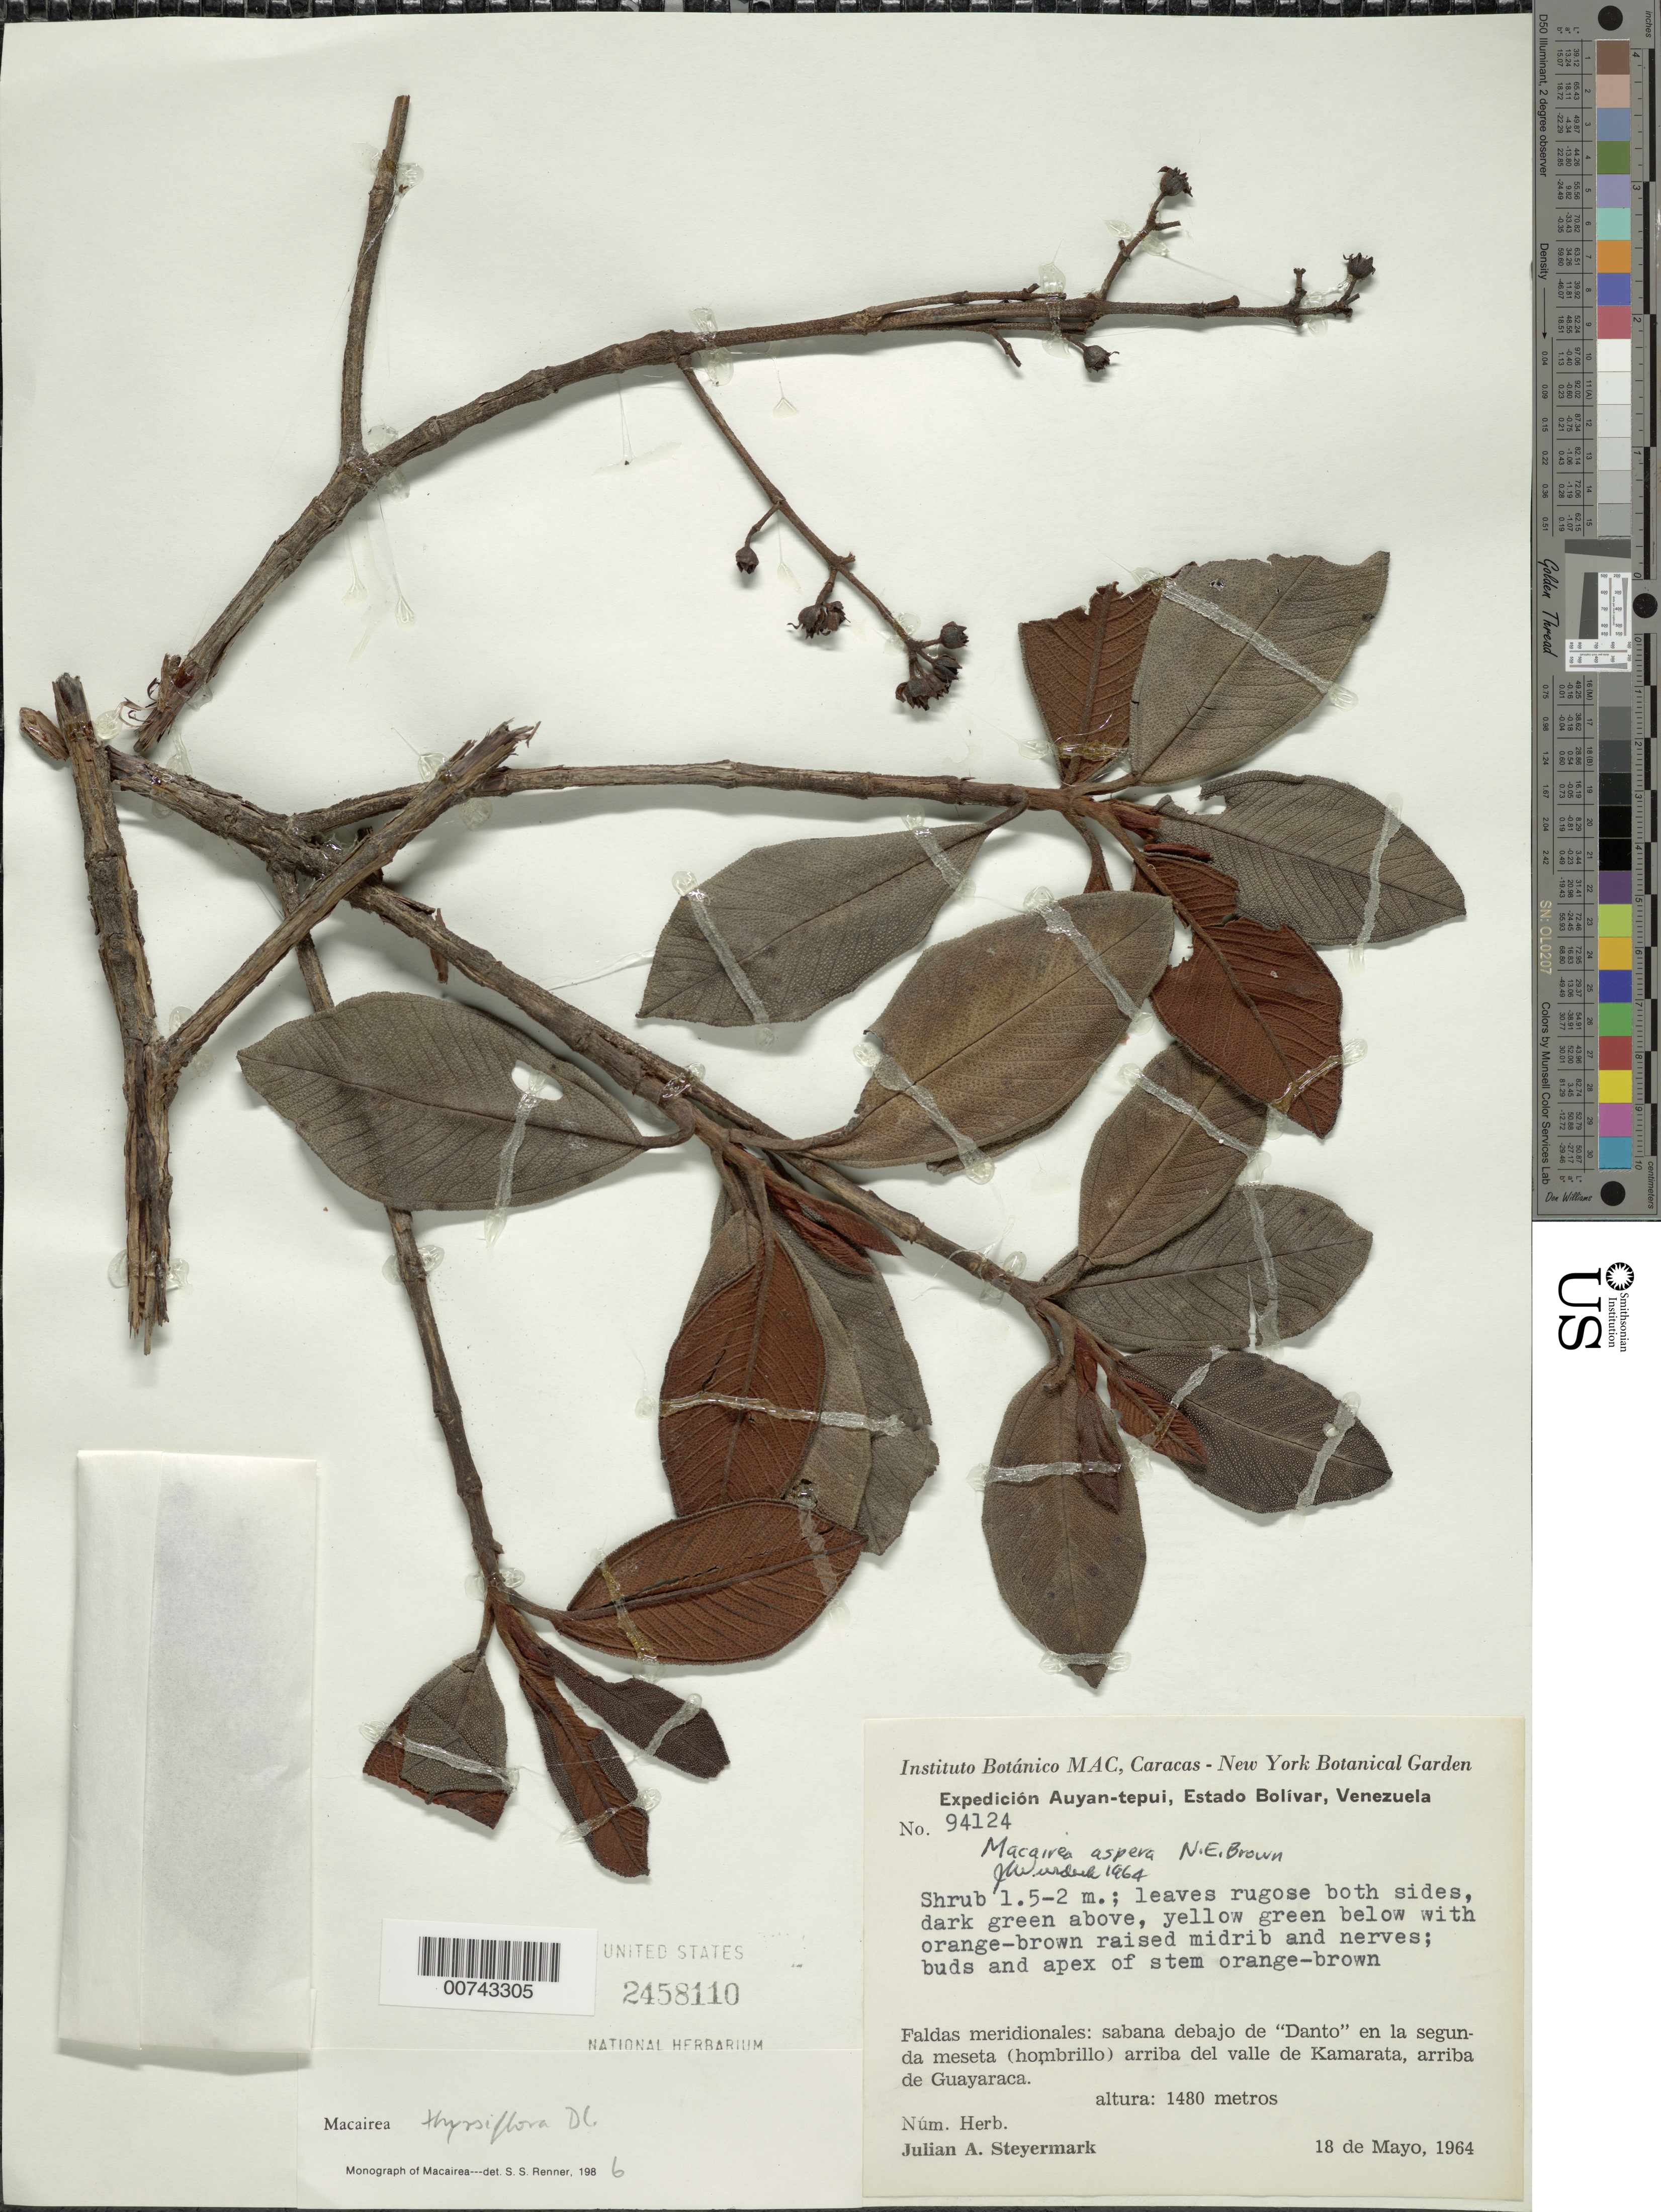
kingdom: Plantae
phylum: Tracheophyta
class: Magnoliopsida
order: Myrtales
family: Melastomataceae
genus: Macairea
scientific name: Macairea aspera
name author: N.E. Br.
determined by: Nunes da Silva, Diego, (RB), Jardim Botanico do Rio de Janeiro - Herbario (BRAZIL)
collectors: J. Steyermark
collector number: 94124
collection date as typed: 18-May-64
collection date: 1964-05-18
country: Venezuela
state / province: Bolívar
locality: Auyan-tepuí, Kamarata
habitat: Sabana debajo de "Danto" en la segunda meseta (hombrillo) arriba del valle de Kamarata, arriba de Guayaraca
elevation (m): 1480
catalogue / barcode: US 2458110